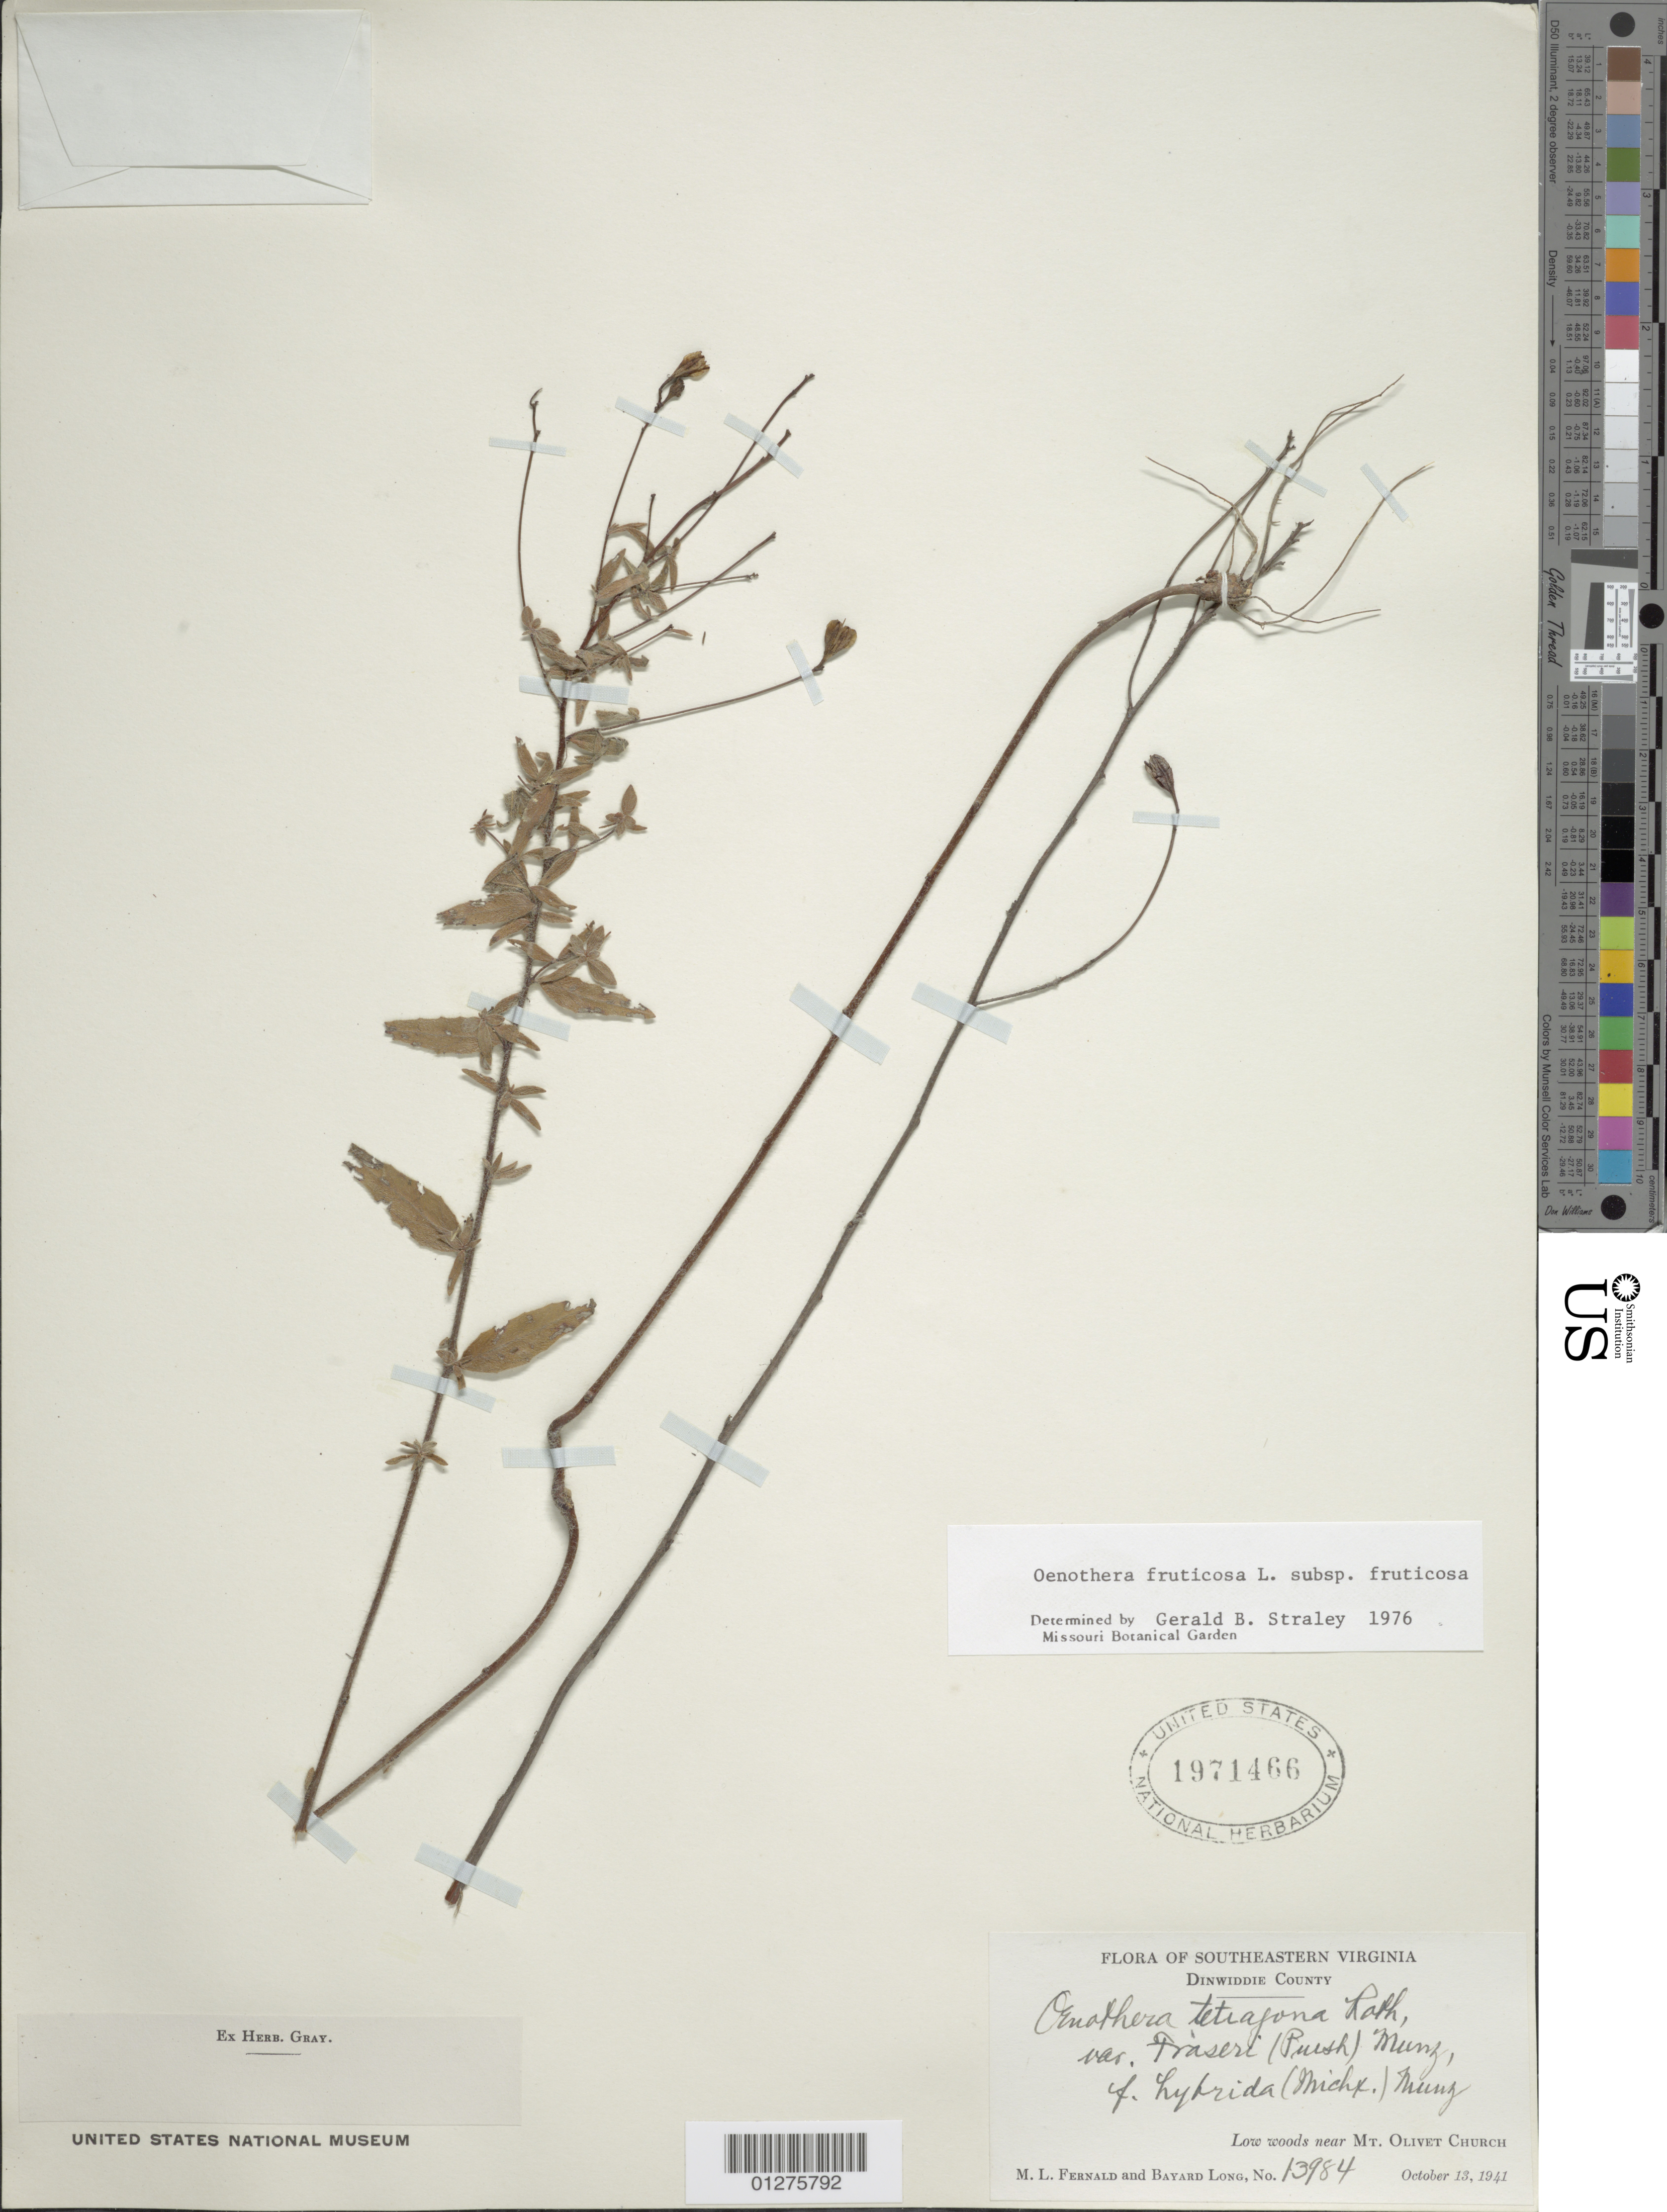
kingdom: Plantae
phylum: Tracheophyta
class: Magnoliopsida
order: Myrtales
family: Onagraceae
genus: Oenothera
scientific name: Oenothera fruticosa subsp. fruticosa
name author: L.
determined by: Straley, G. B.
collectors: M. L. Fernald & B. H. Long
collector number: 13984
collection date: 1941-10-13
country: United States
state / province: Virginia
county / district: Dinwiddie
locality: Near Mt. Olivet Church.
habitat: Low woods.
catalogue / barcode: US 1971466